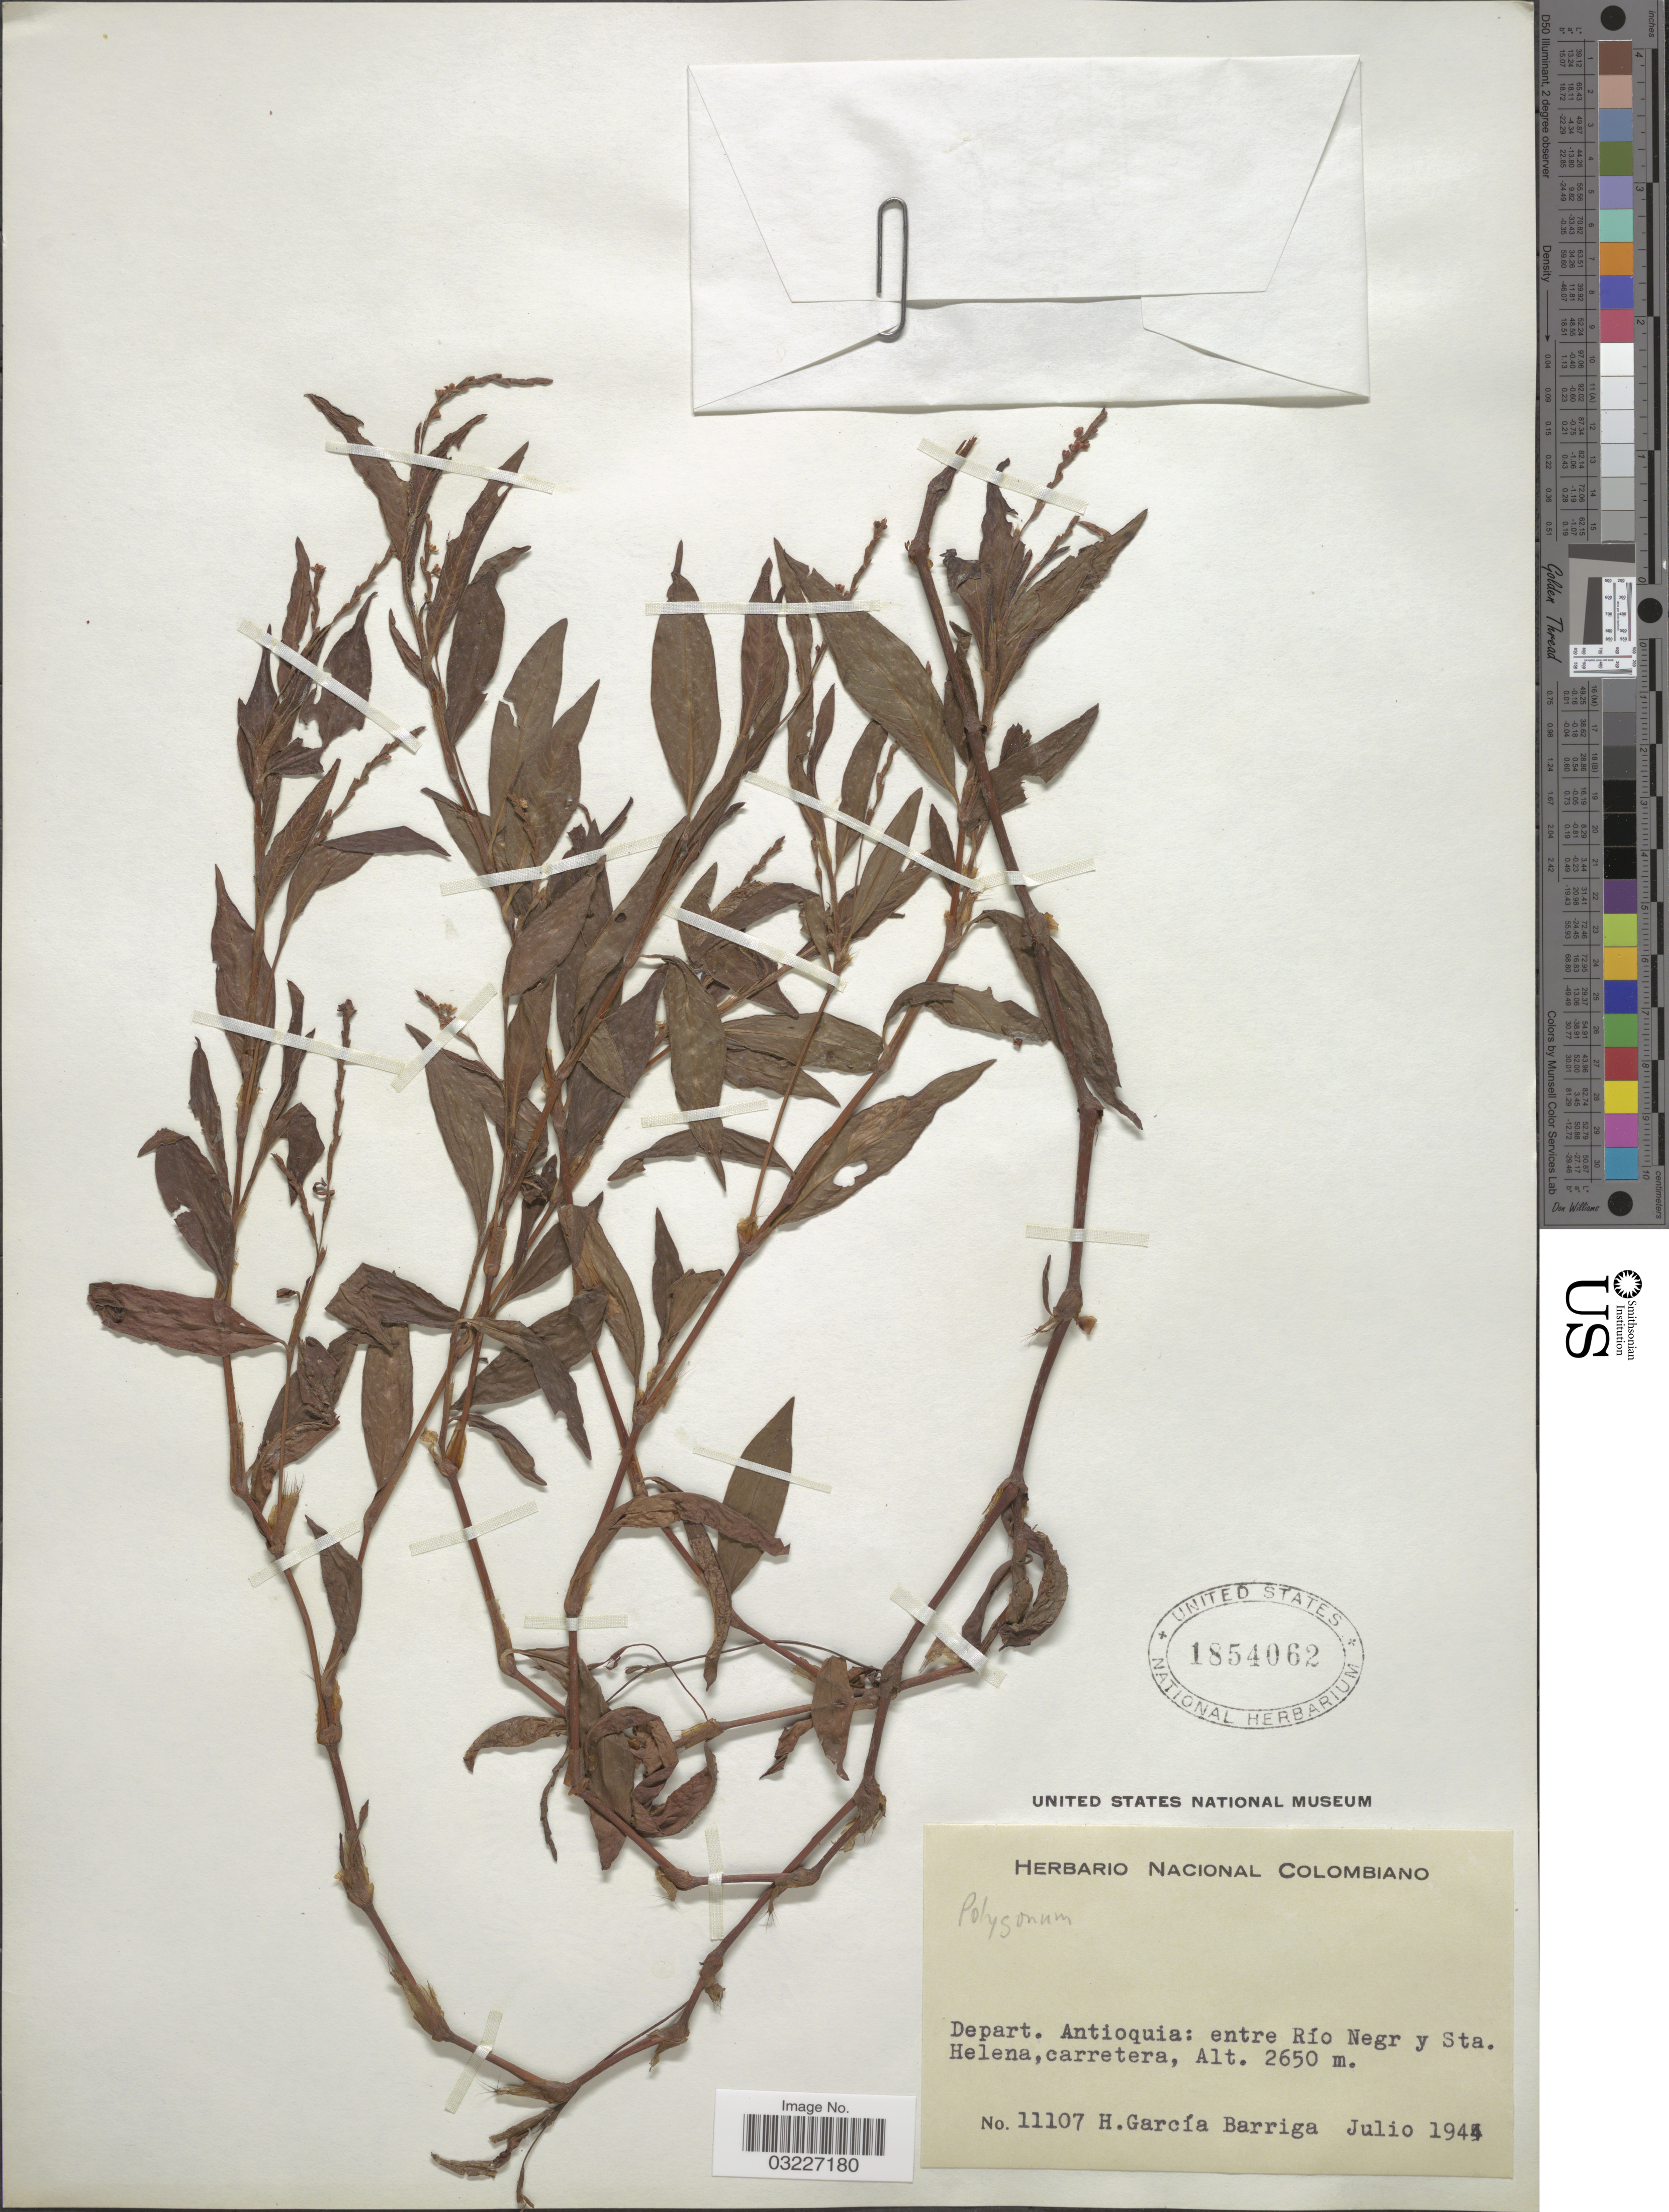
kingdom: Plantae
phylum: Tracheophyta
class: Magnoliopsida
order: Caryophyllales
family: Polygonaceae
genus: Polygonum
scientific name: Polygonum sp.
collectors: H. García Barriga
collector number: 11107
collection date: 1944-07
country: Colombia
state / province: Antioquia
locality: Depart. Antioquia: entre Río Negr y Sta. Helena, carretera.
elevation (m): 2650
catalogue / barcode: US 1854062